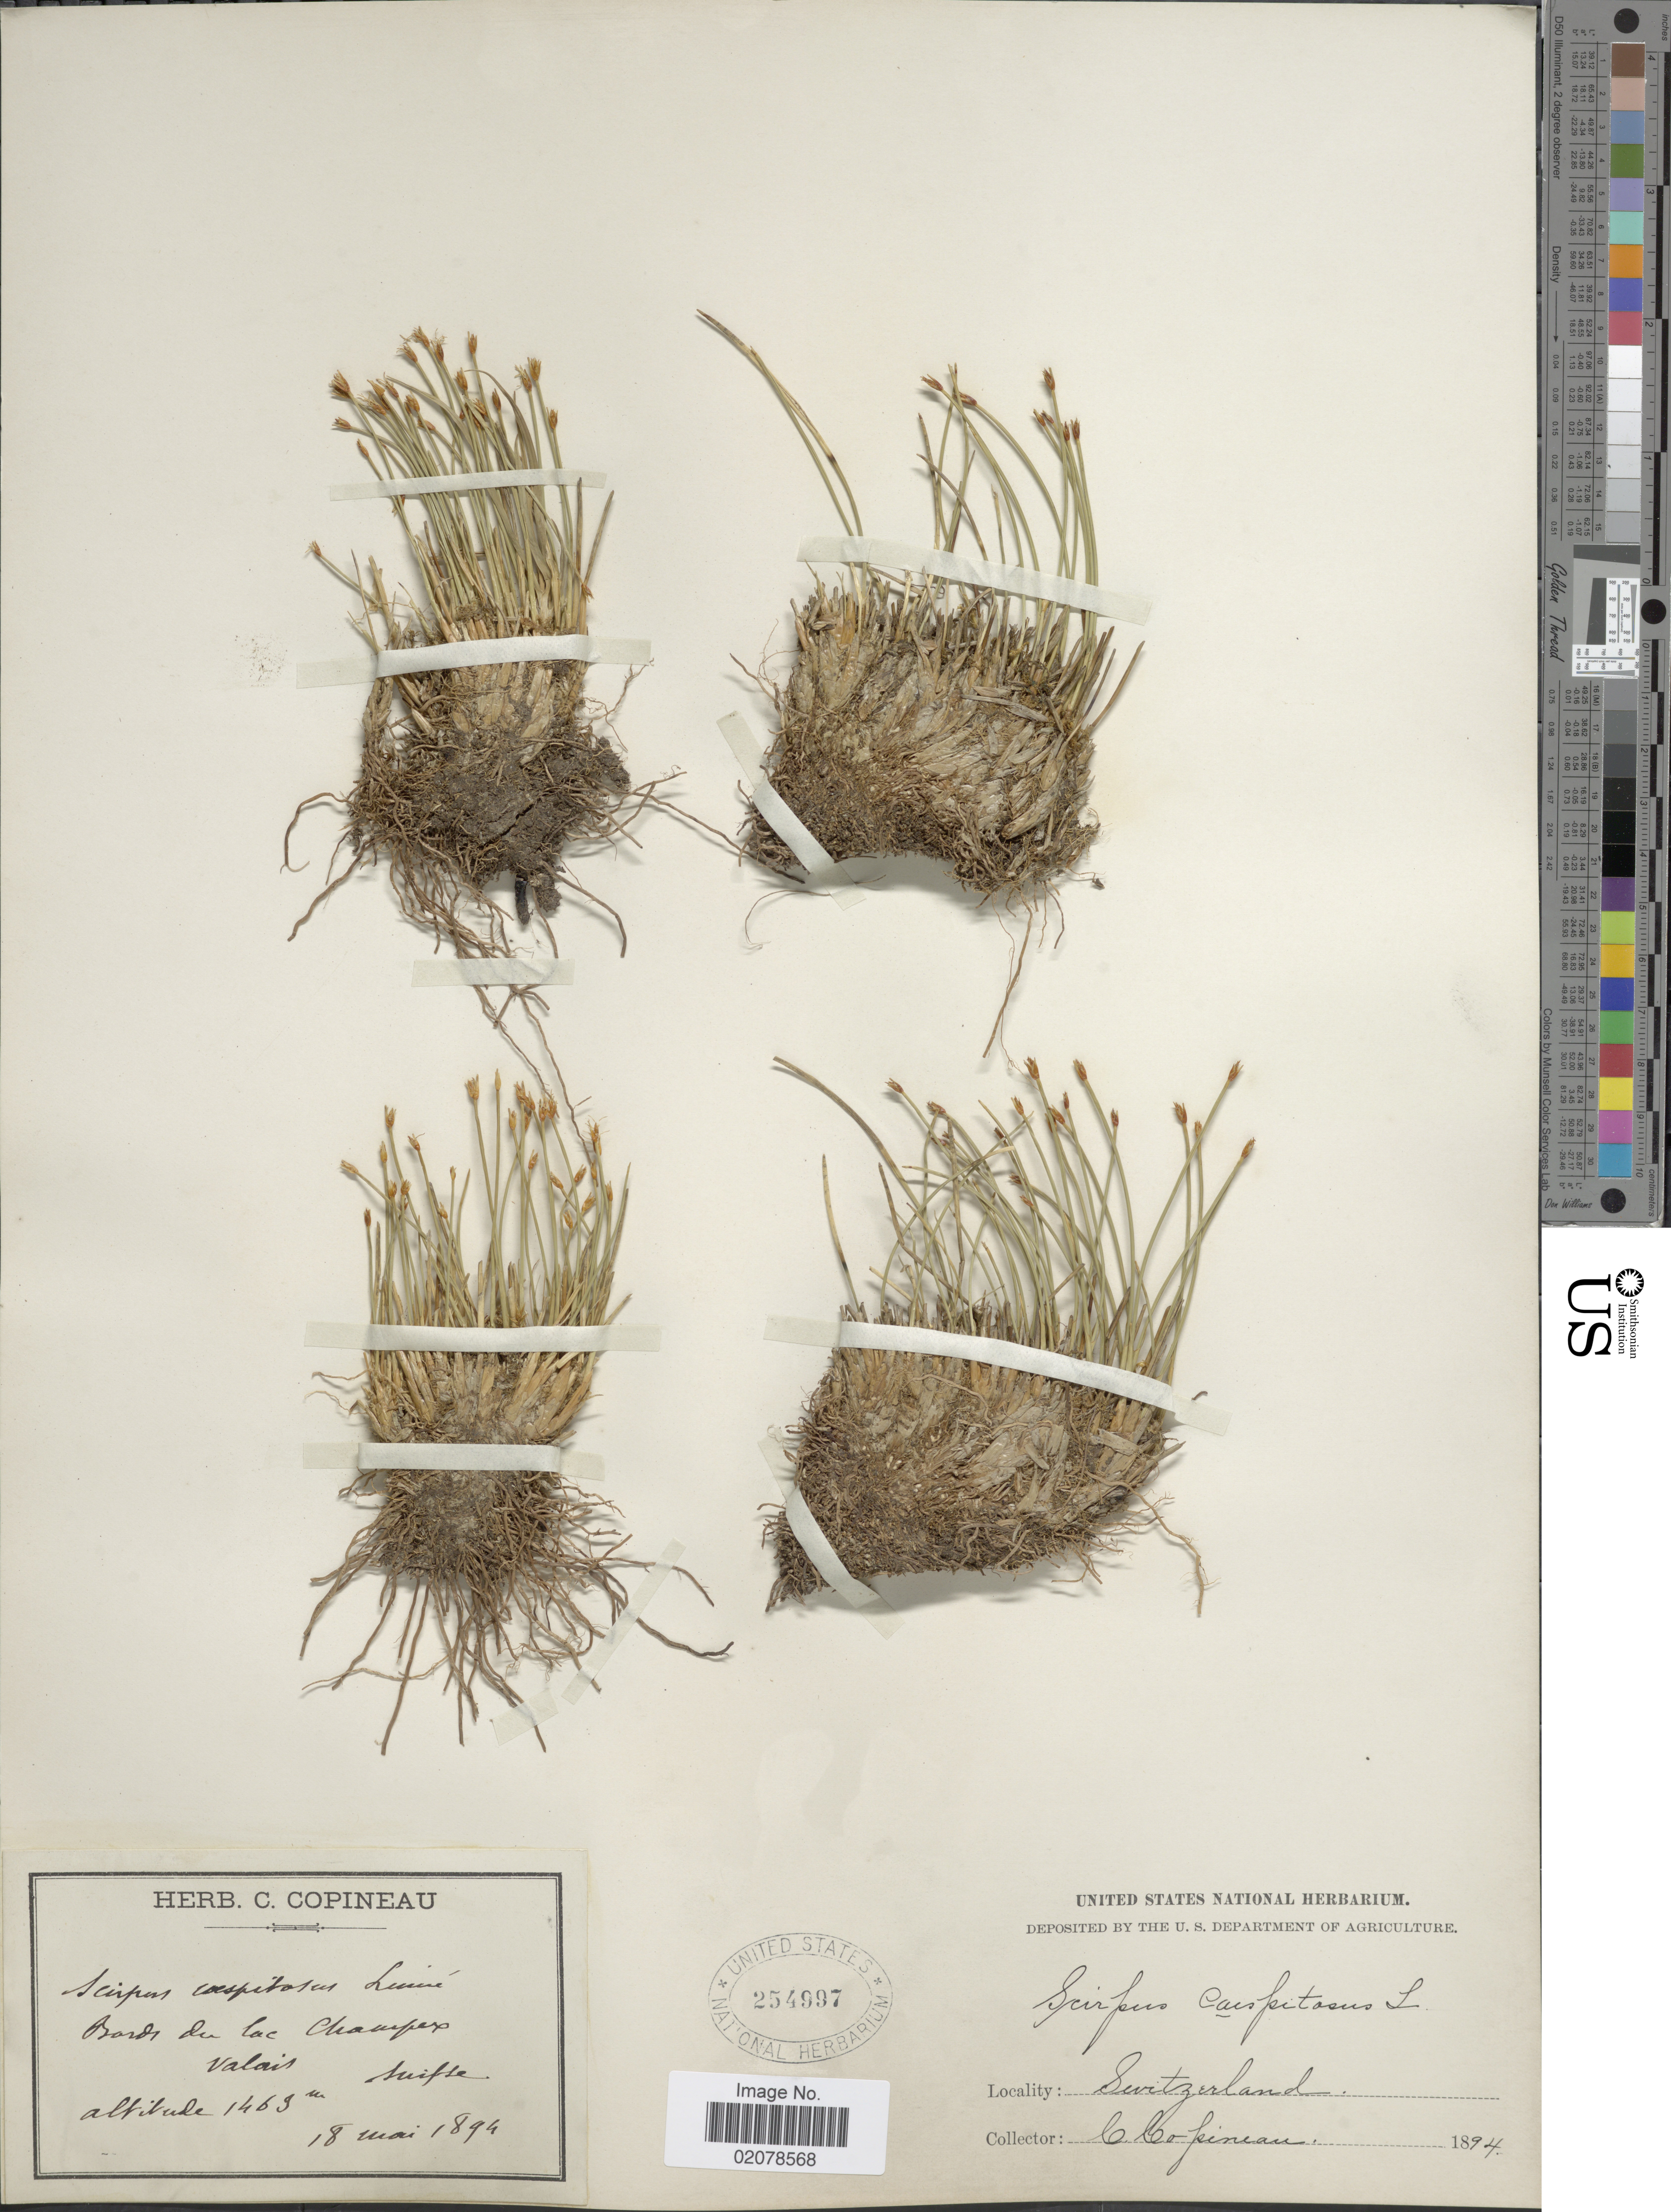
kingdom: Plantae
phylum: Tracheophyta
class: Liliopsida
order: Poales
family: Cyperaceae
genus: Trichophorum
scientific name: Trichophorum cespitosum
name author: (L.) Hartm.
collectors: C. Copineau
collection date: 1894-05-18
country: Switzerland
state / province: Valais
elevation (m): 1469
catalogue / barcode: US 254997